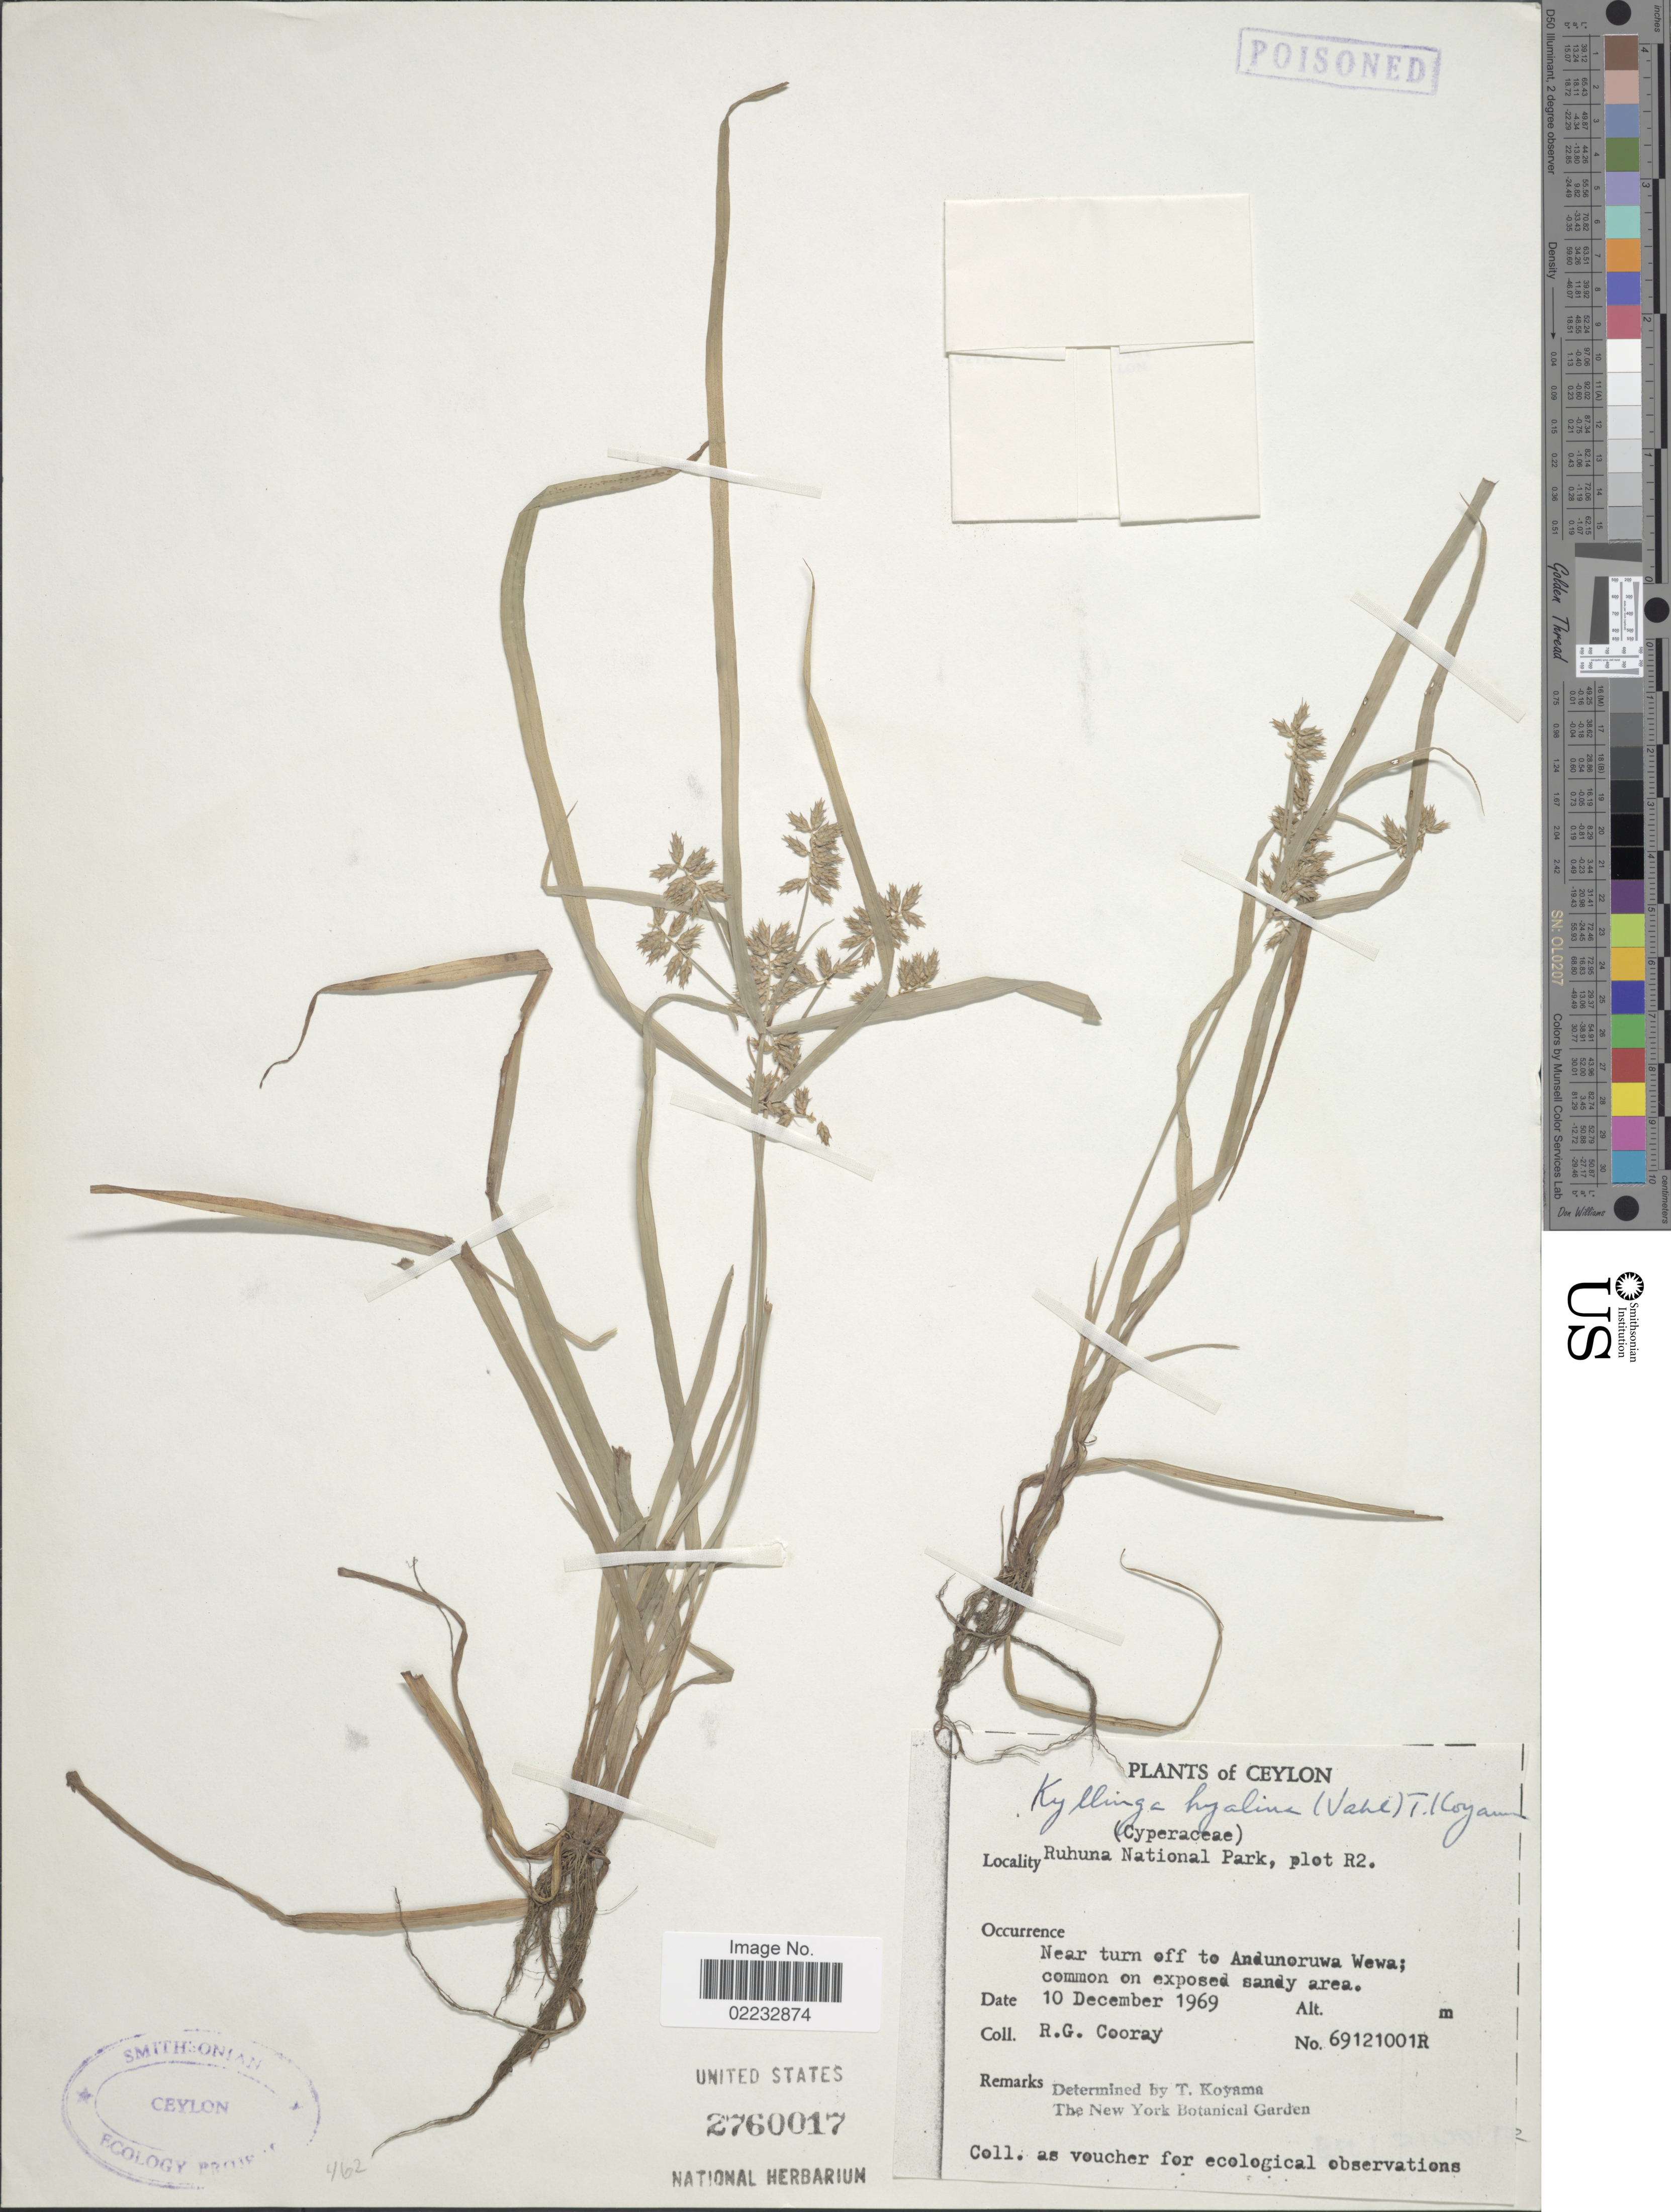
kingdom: Plantae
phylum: Tracheophyta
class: Liliopsida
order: Poales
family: Cyperaceae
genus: Cyperus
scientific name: Cyperus hyalinus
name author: Vahl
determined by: Strong, M. T., (US), Smithsonian Institution - National Museum of Natural History (UNITED STATES)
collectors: R. Cooray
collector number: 69121001R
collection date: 1969-12-10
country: Sri Lanka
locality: Ceylon, Ruhuna National Park, plot R2, near turn off to Andunoruwa Wewa; common on exposed sandy area.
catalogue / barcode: US 2760017